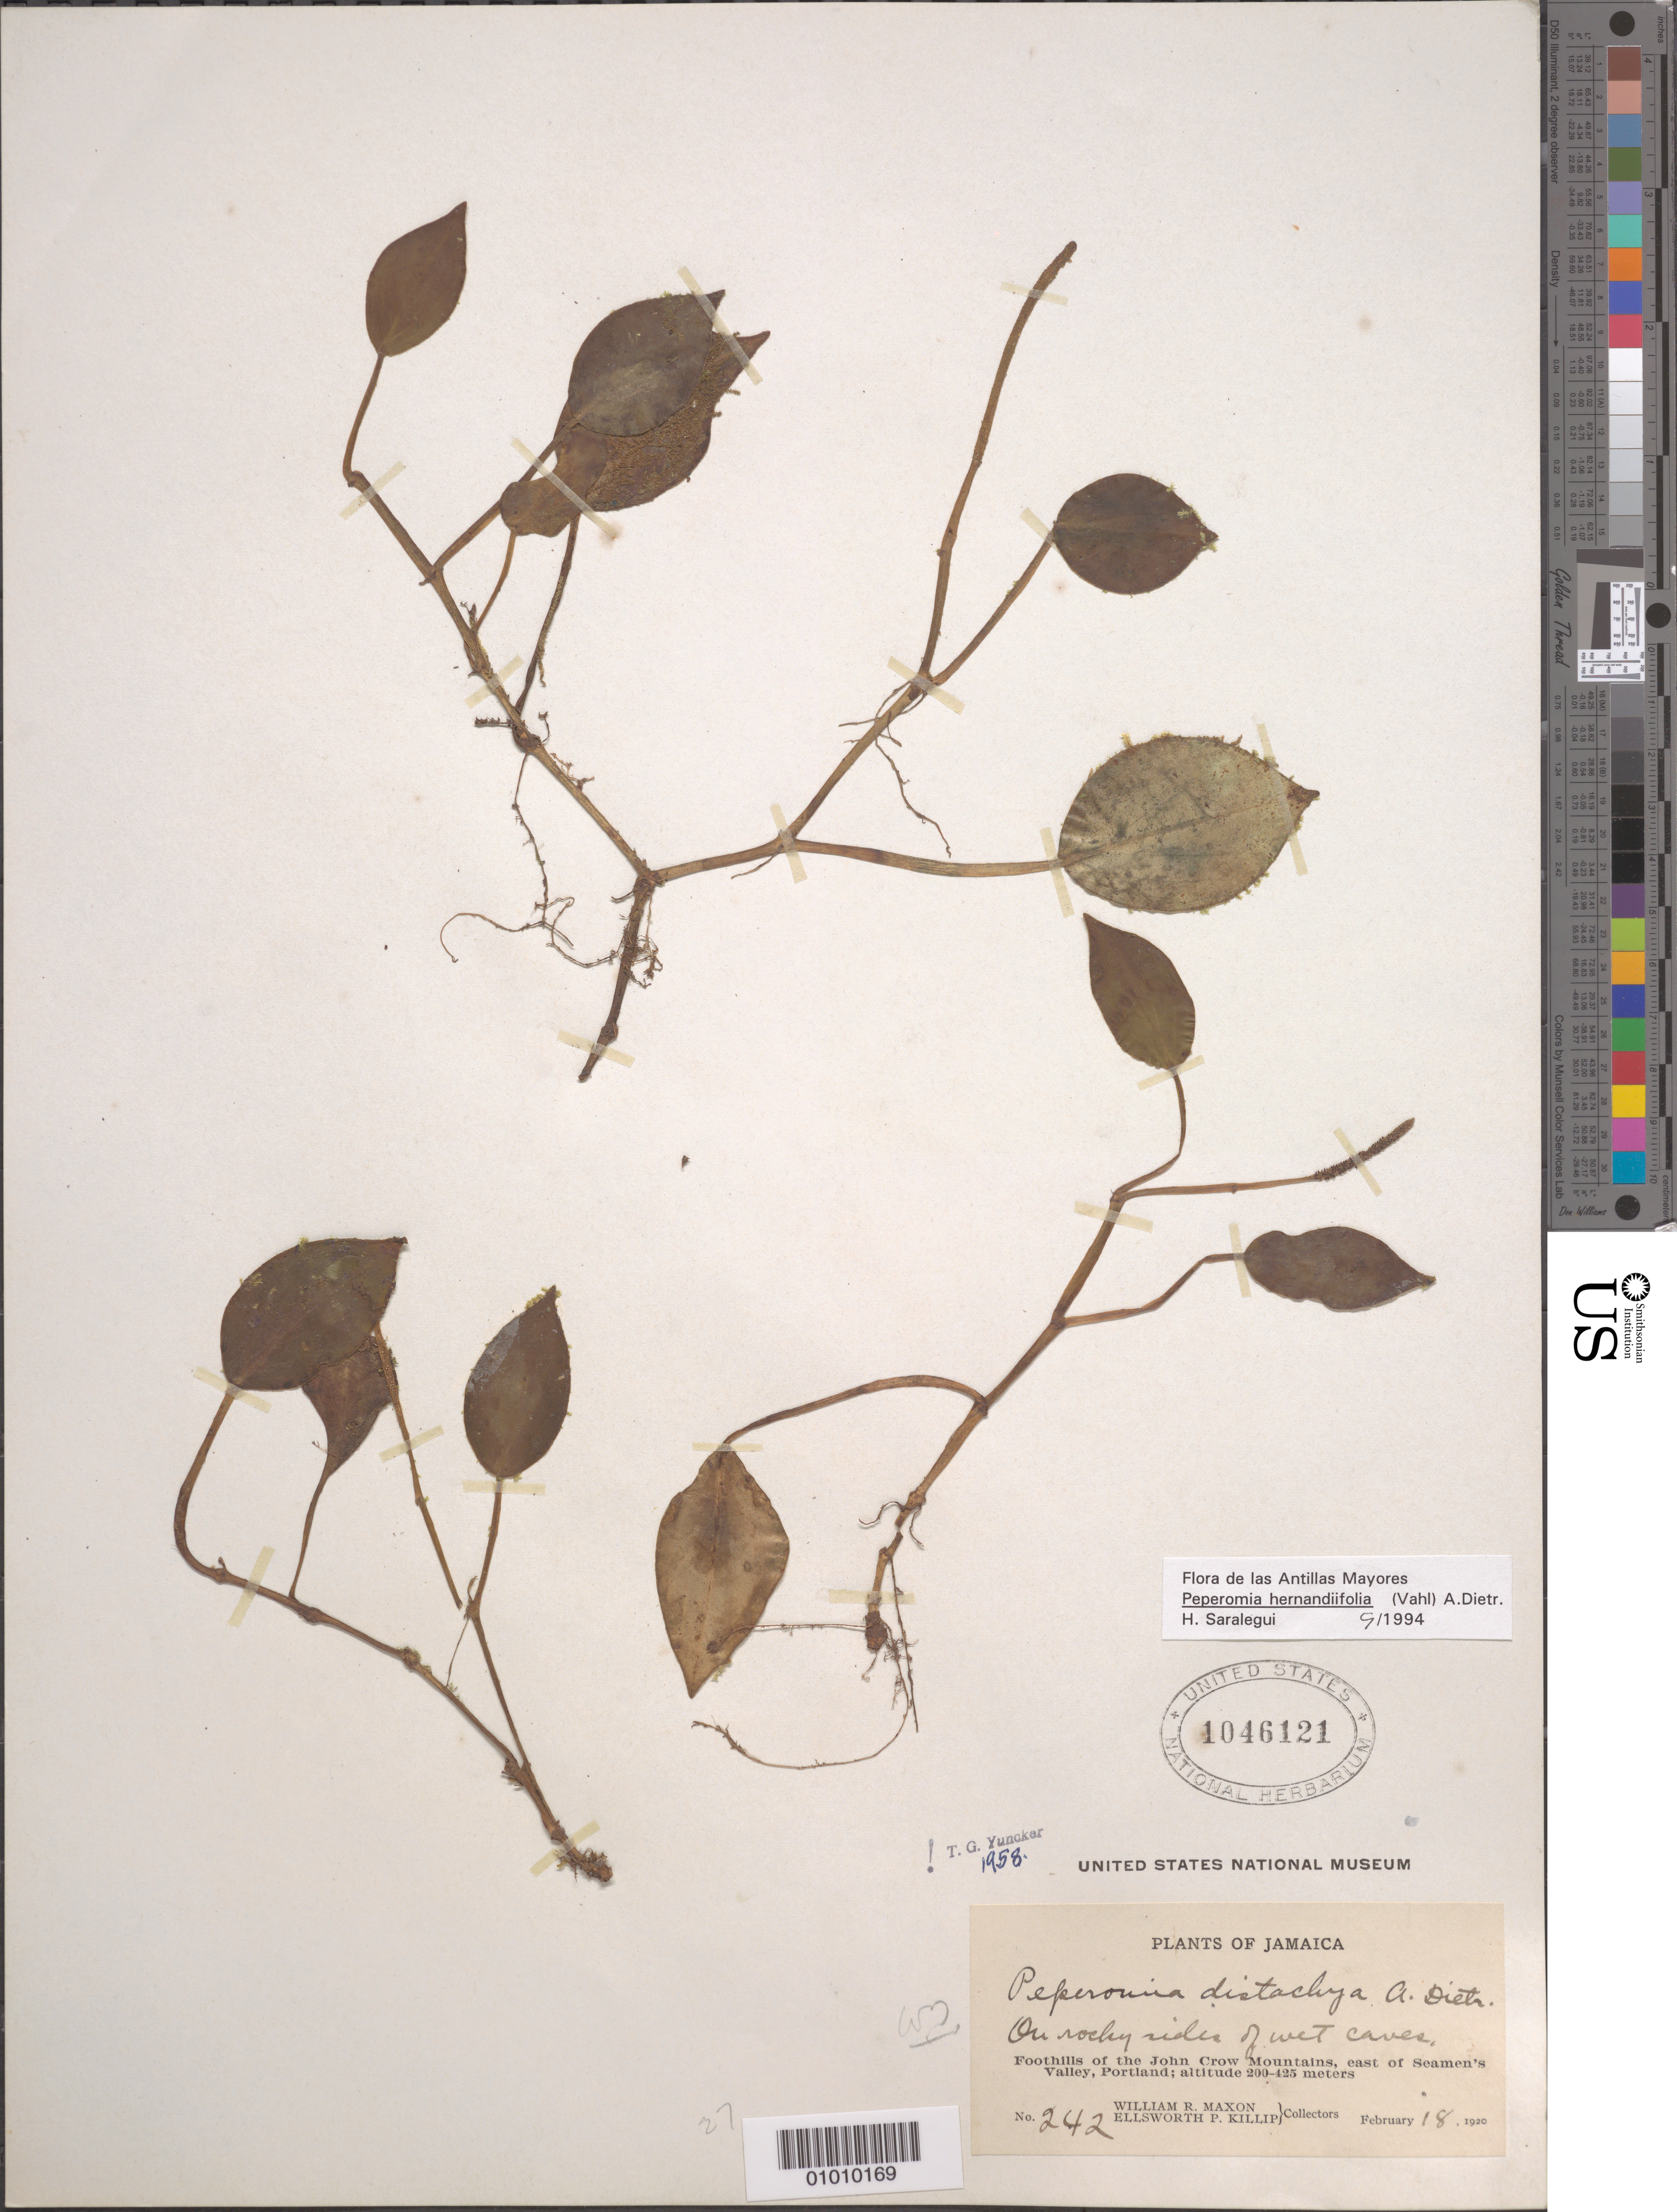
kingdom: Plantae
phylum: Tracheophyta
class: Magnoliopsida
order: Piperales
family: Piperaceae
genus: Peperomia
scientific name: Peperomia hernandiifolia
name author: (Vahl) A. Dietr.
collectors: W. R. Maxon & E. P. Killip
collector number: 242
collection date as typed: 18 Feb 1920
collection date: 1920-02-18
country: Jamaica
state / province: Portland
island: Jamaica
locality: On rocky sides of wet caves. Foothills of John Crow Mts. E of Seamen's Valley. Portland.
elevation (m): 200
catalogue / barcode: US 1046121